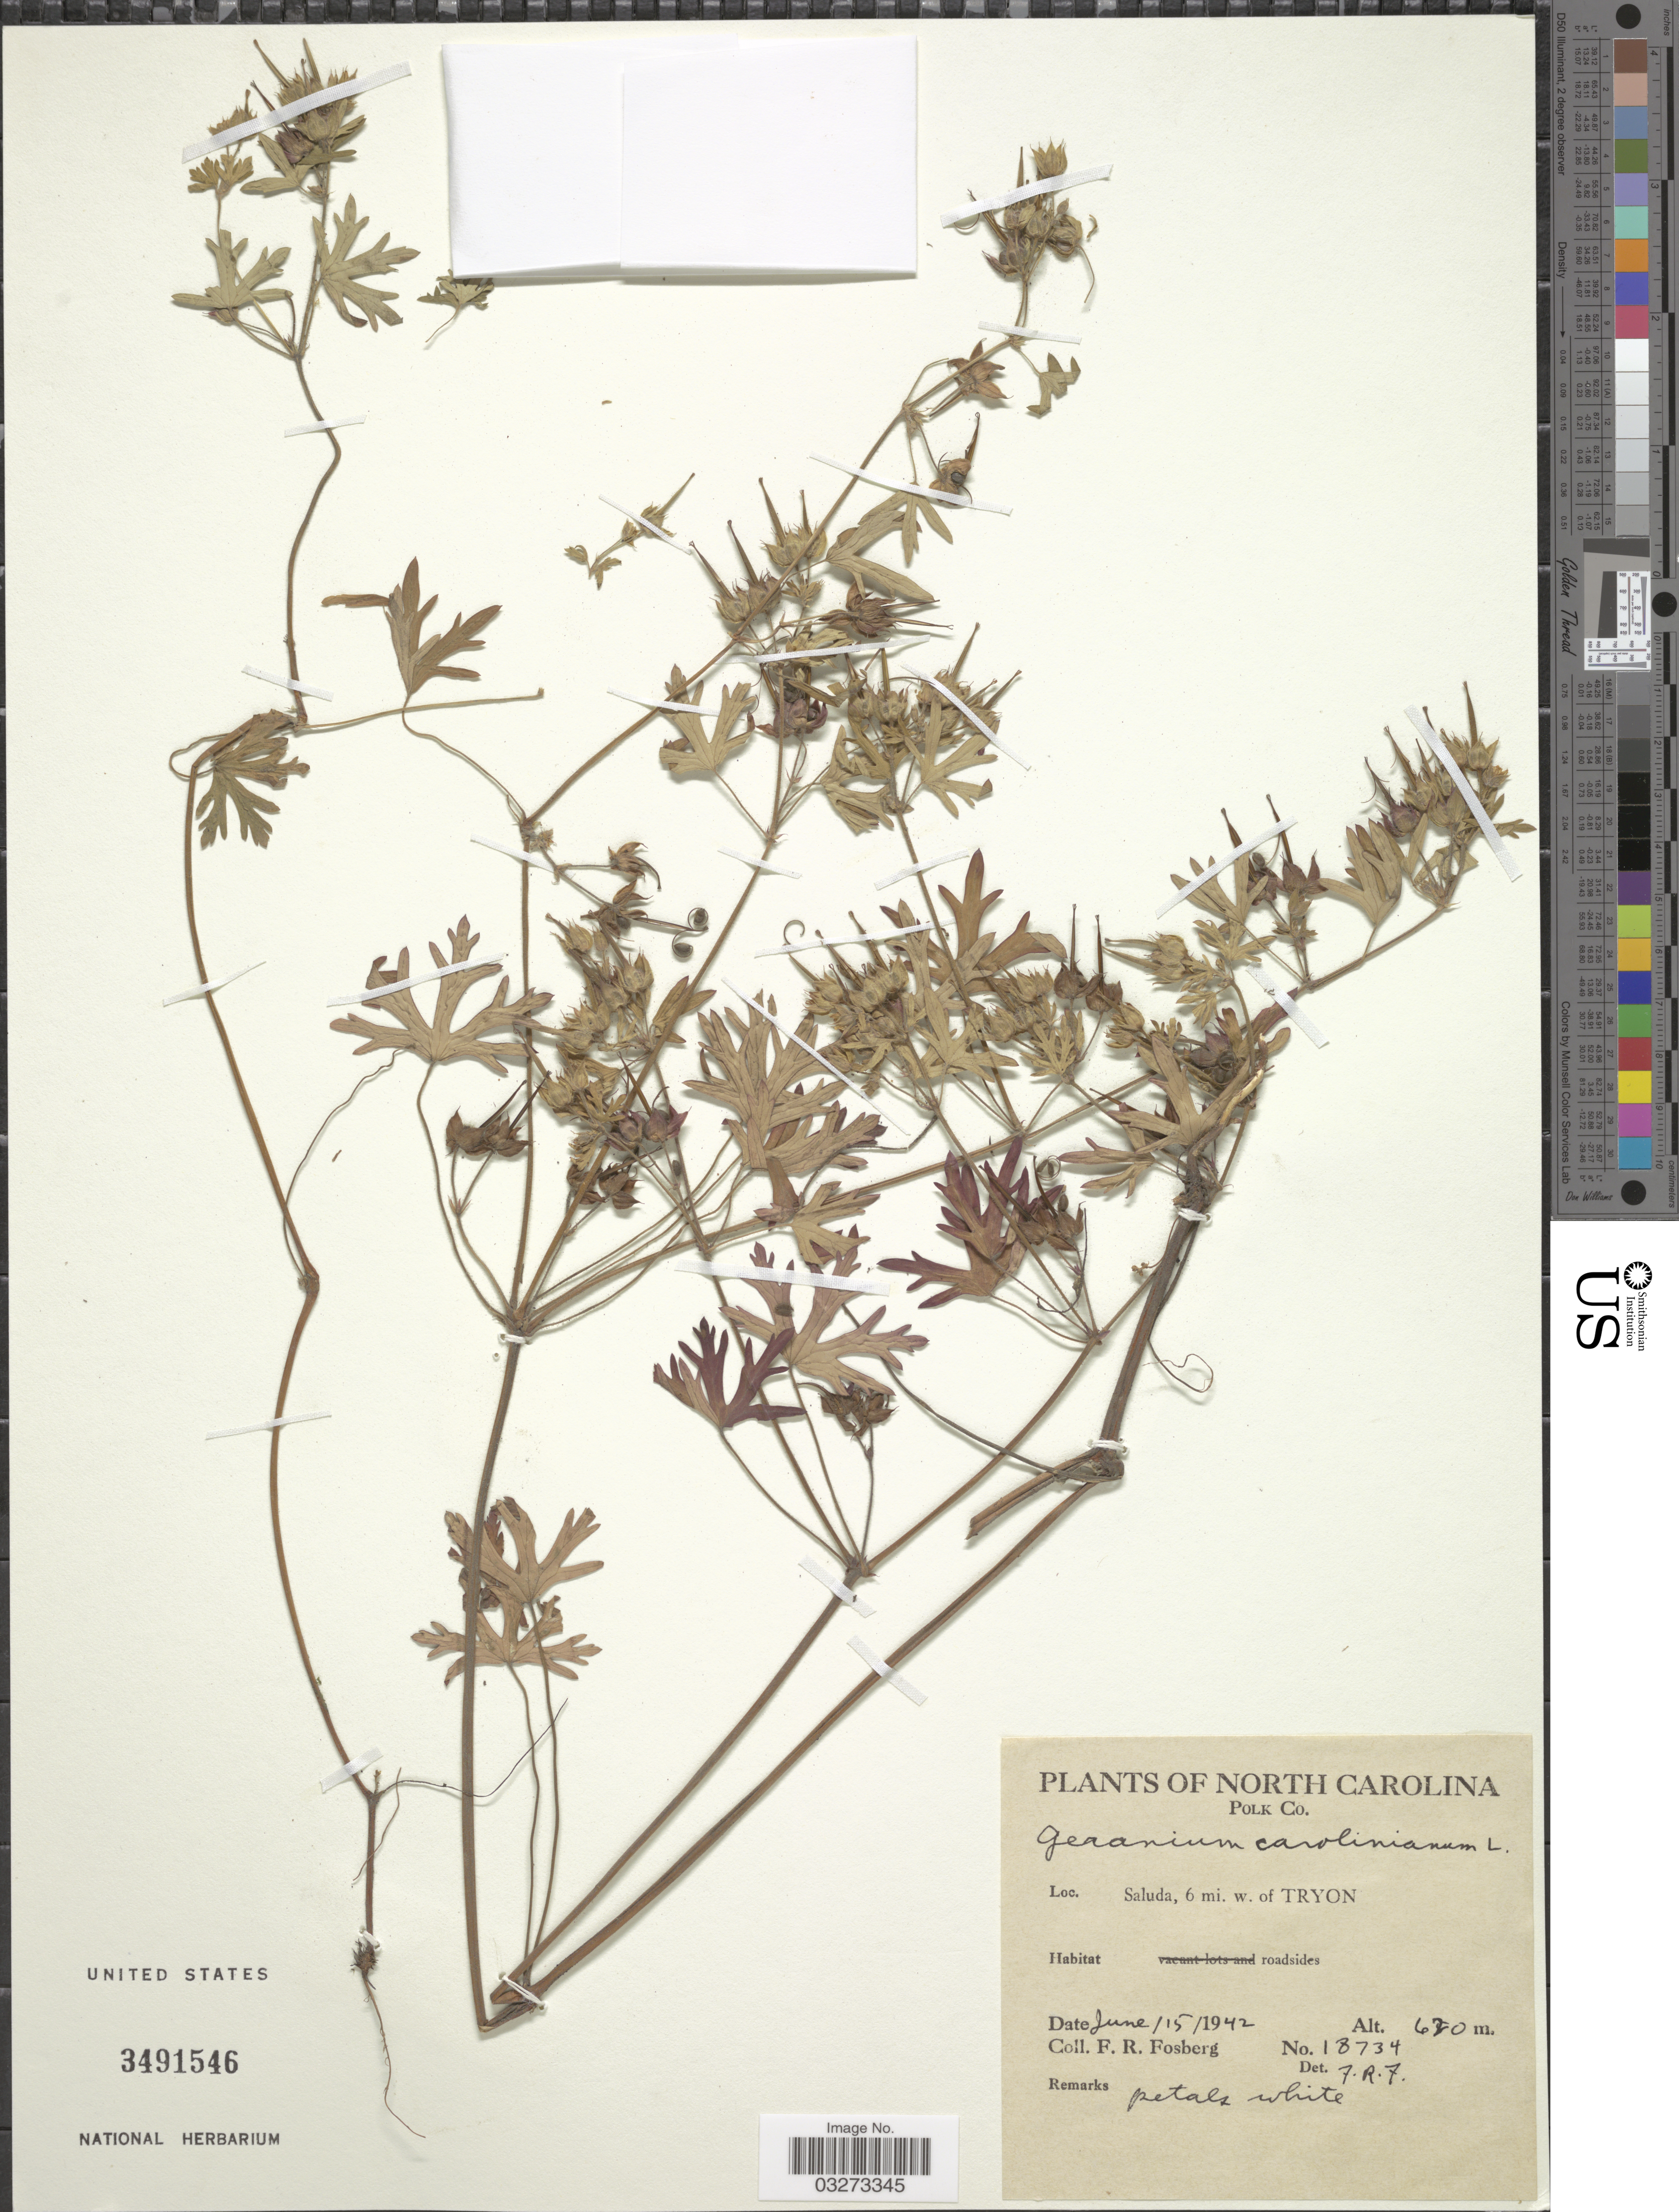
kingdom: Plantae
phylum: Tracheophyta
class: Magnoliopsida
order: Geraniales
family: Geraniaceae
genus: Geranium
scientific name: Geranium carolinianum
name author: L.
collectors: F. R. Fosberg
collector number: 18734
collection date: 1942-06-15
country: United States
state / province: North Carolina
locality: Polk Co. Saluda, 6 mi. w. of Tryon.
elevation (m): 620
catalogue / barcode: US 3491546